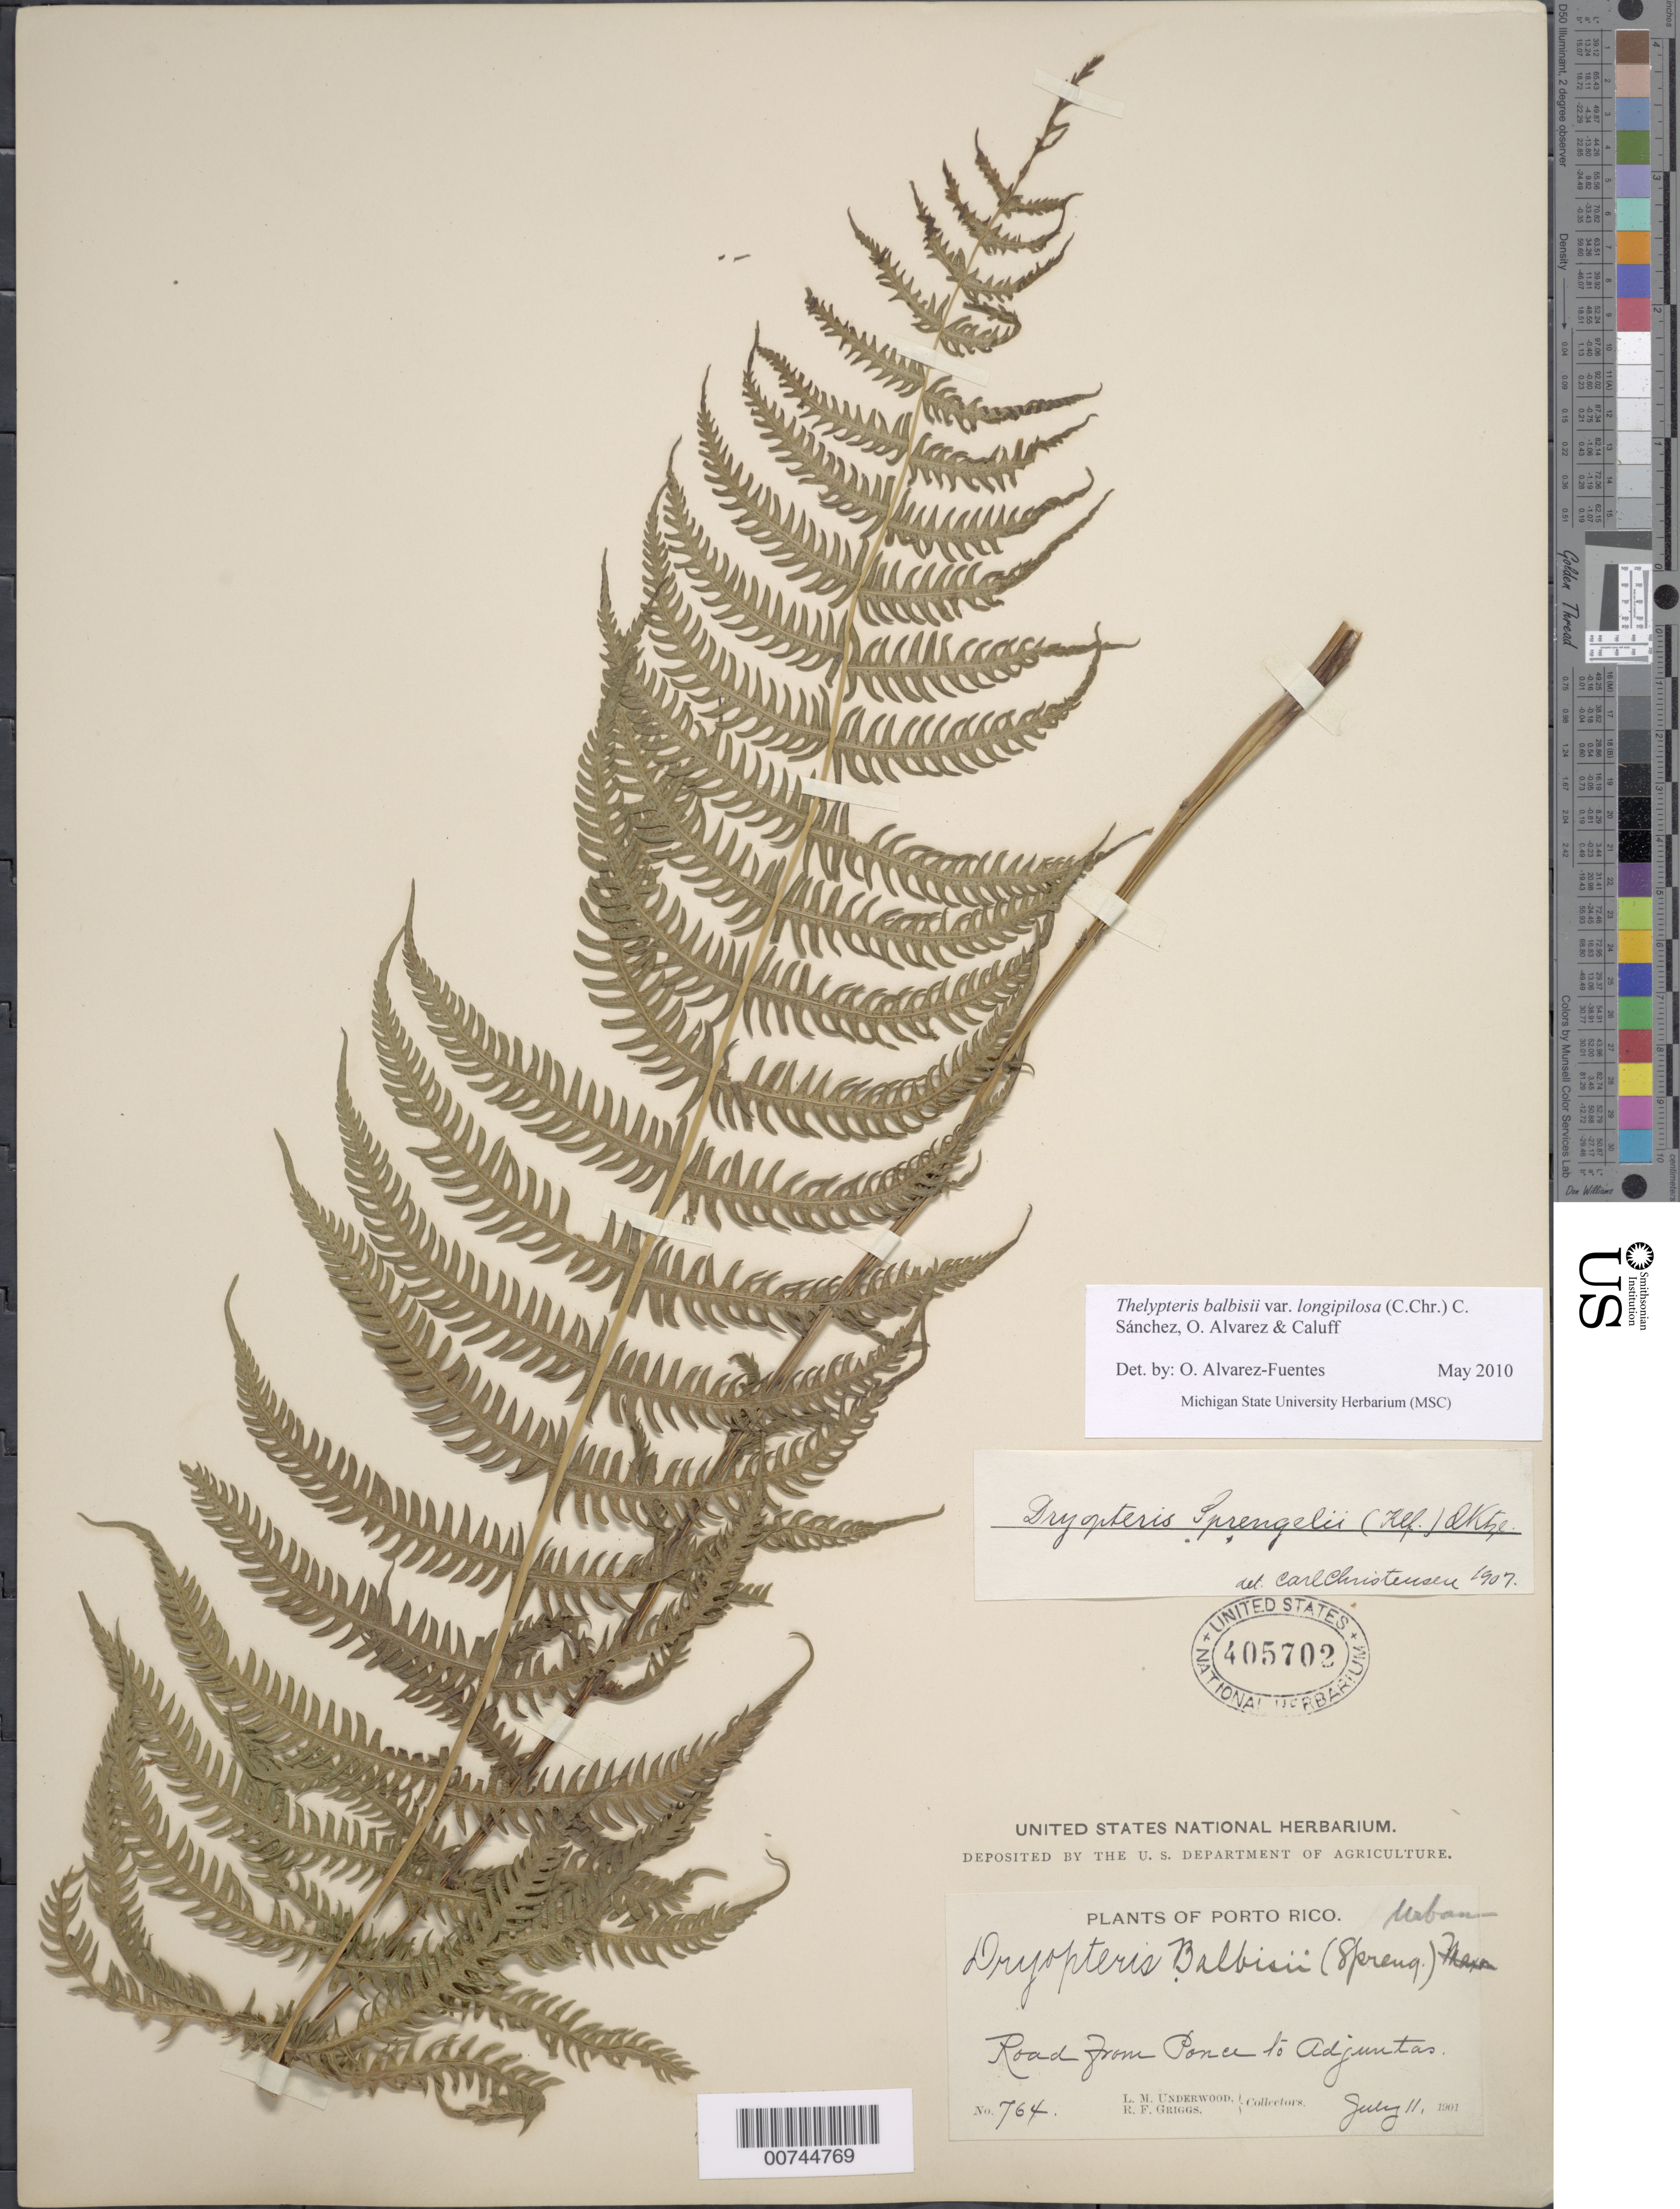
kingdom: Plantae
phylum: Tracheophyta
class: Polypodiopsida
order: Polypodiales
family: Thelypteridaceae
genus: Amauropelta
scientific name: Amauropelta balbisii (Spreng.) comb. nov., ined. 2015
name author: (Spreng.)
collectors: L. M. Underwood & R. F. Griggs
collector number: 764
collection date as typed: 11 Jul 1901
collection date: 1901-07-11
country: Puerto Rico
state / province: Adjuntas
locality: Road from Ponce to Adjuntas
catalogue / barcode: US 405702